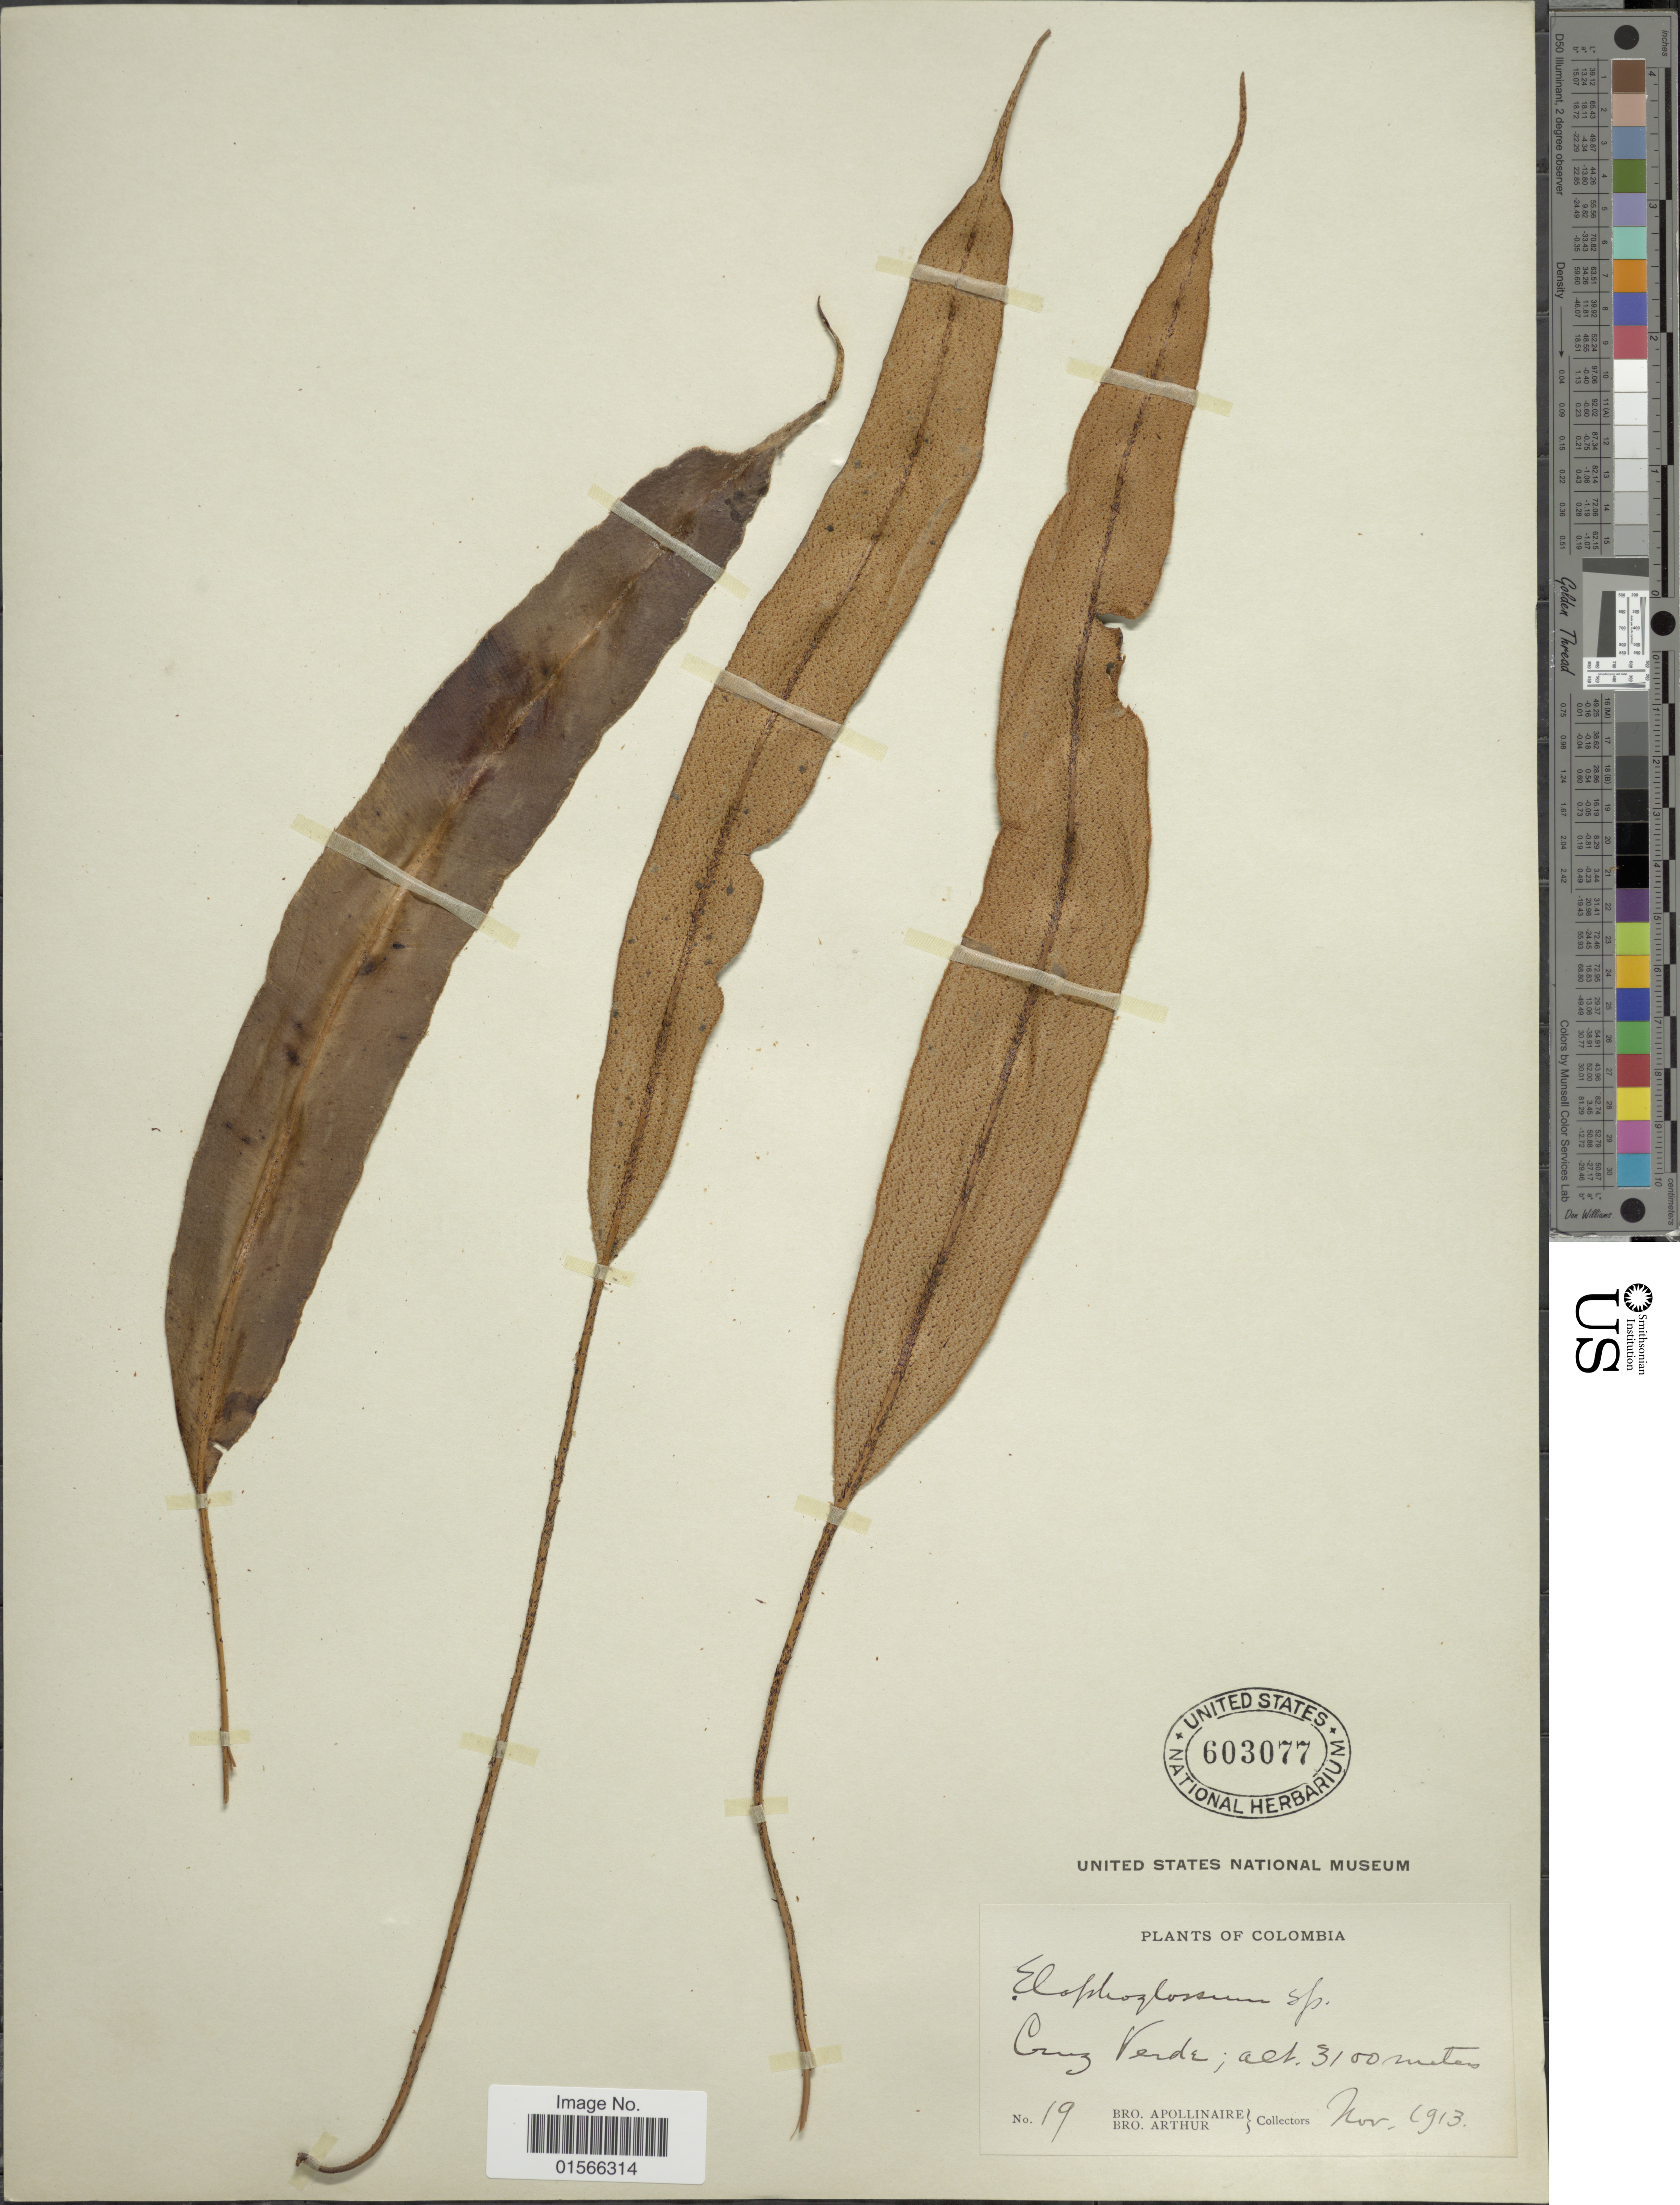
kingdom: Plantae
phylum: Tracheophyta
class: Polypodiopsida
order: Polypodiales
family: Dryopteridaceae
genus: Elaphoglossum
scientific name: Elaphoglossum cuspidatum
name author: (Willd.) T. Moore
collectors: Bro. Apolinar A. & Bro. Arthur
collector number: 19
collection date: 1913-11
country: Colombia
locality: Cruz Verde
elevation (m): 3100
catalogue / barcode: US 603077